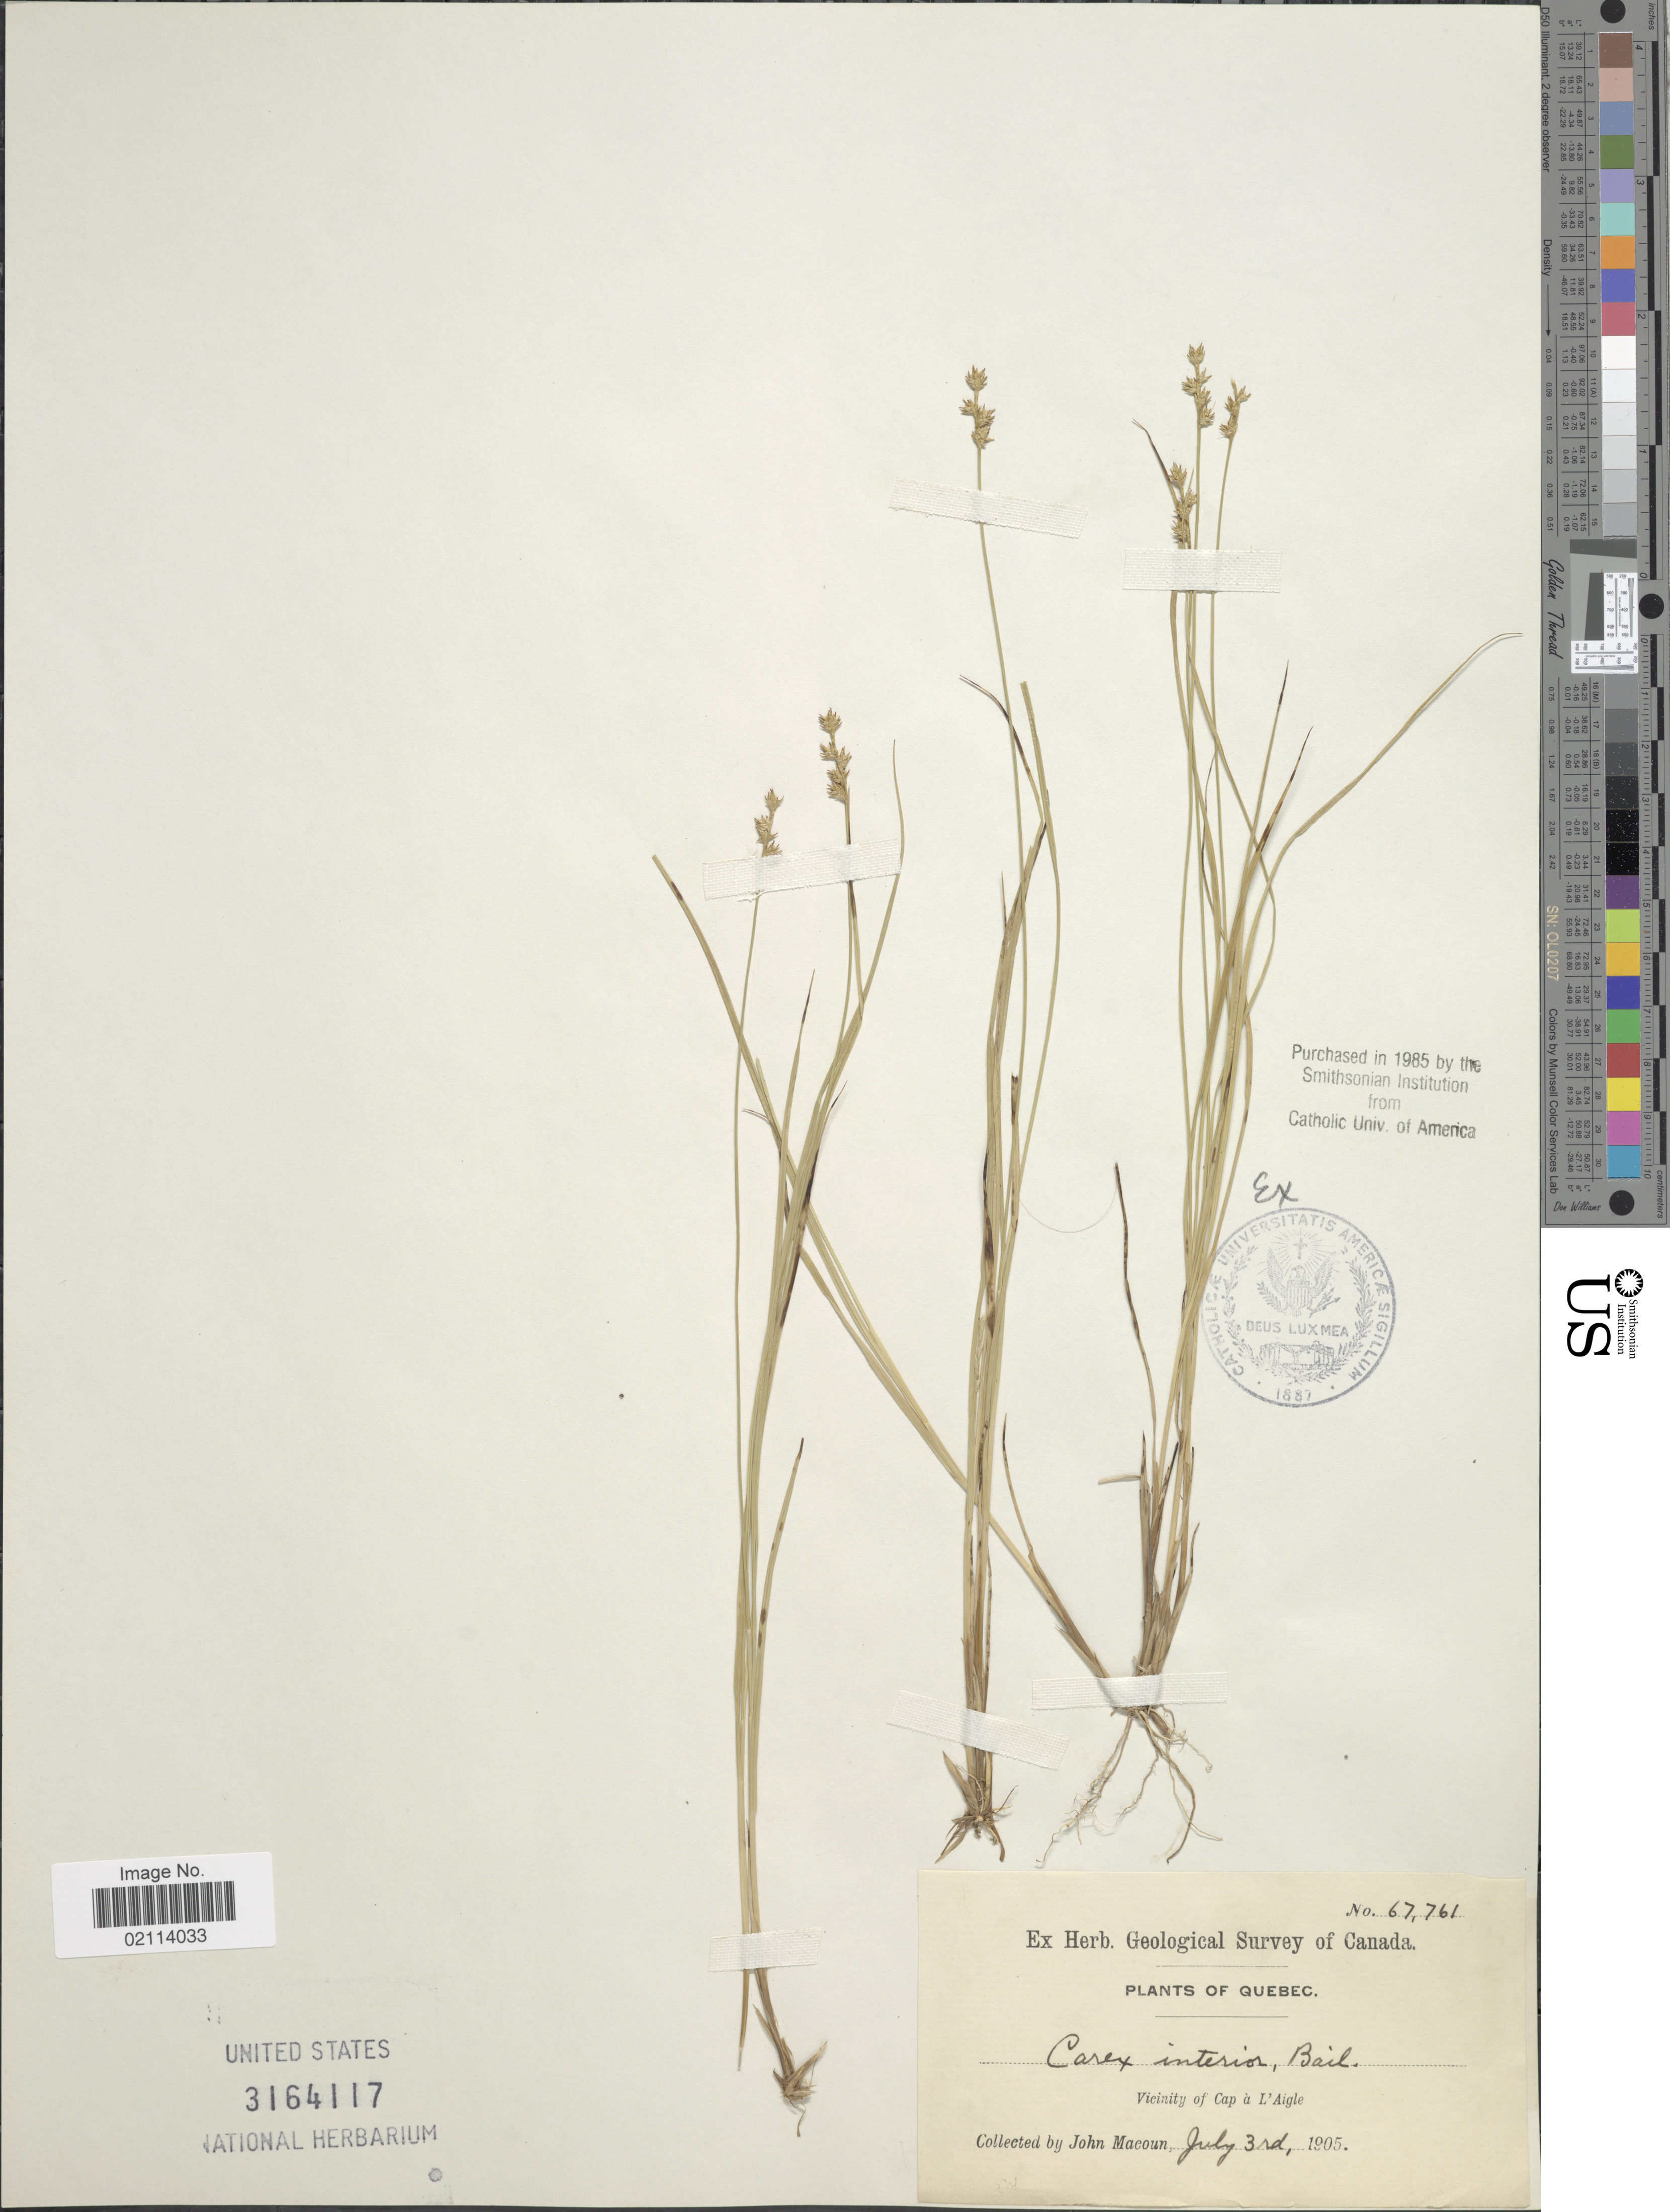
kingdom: Plantae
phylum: Tracheophyta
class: Liliopsida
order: Poales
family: Cyperaceae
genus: Carex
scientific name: Carex interior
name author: L.H. Bailey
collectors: J. Macoun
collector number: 67761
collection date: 1905-07-03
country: Canada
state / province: Quebec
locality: Vicinity of Cap a L'Aigle.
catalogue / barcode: US 3164117